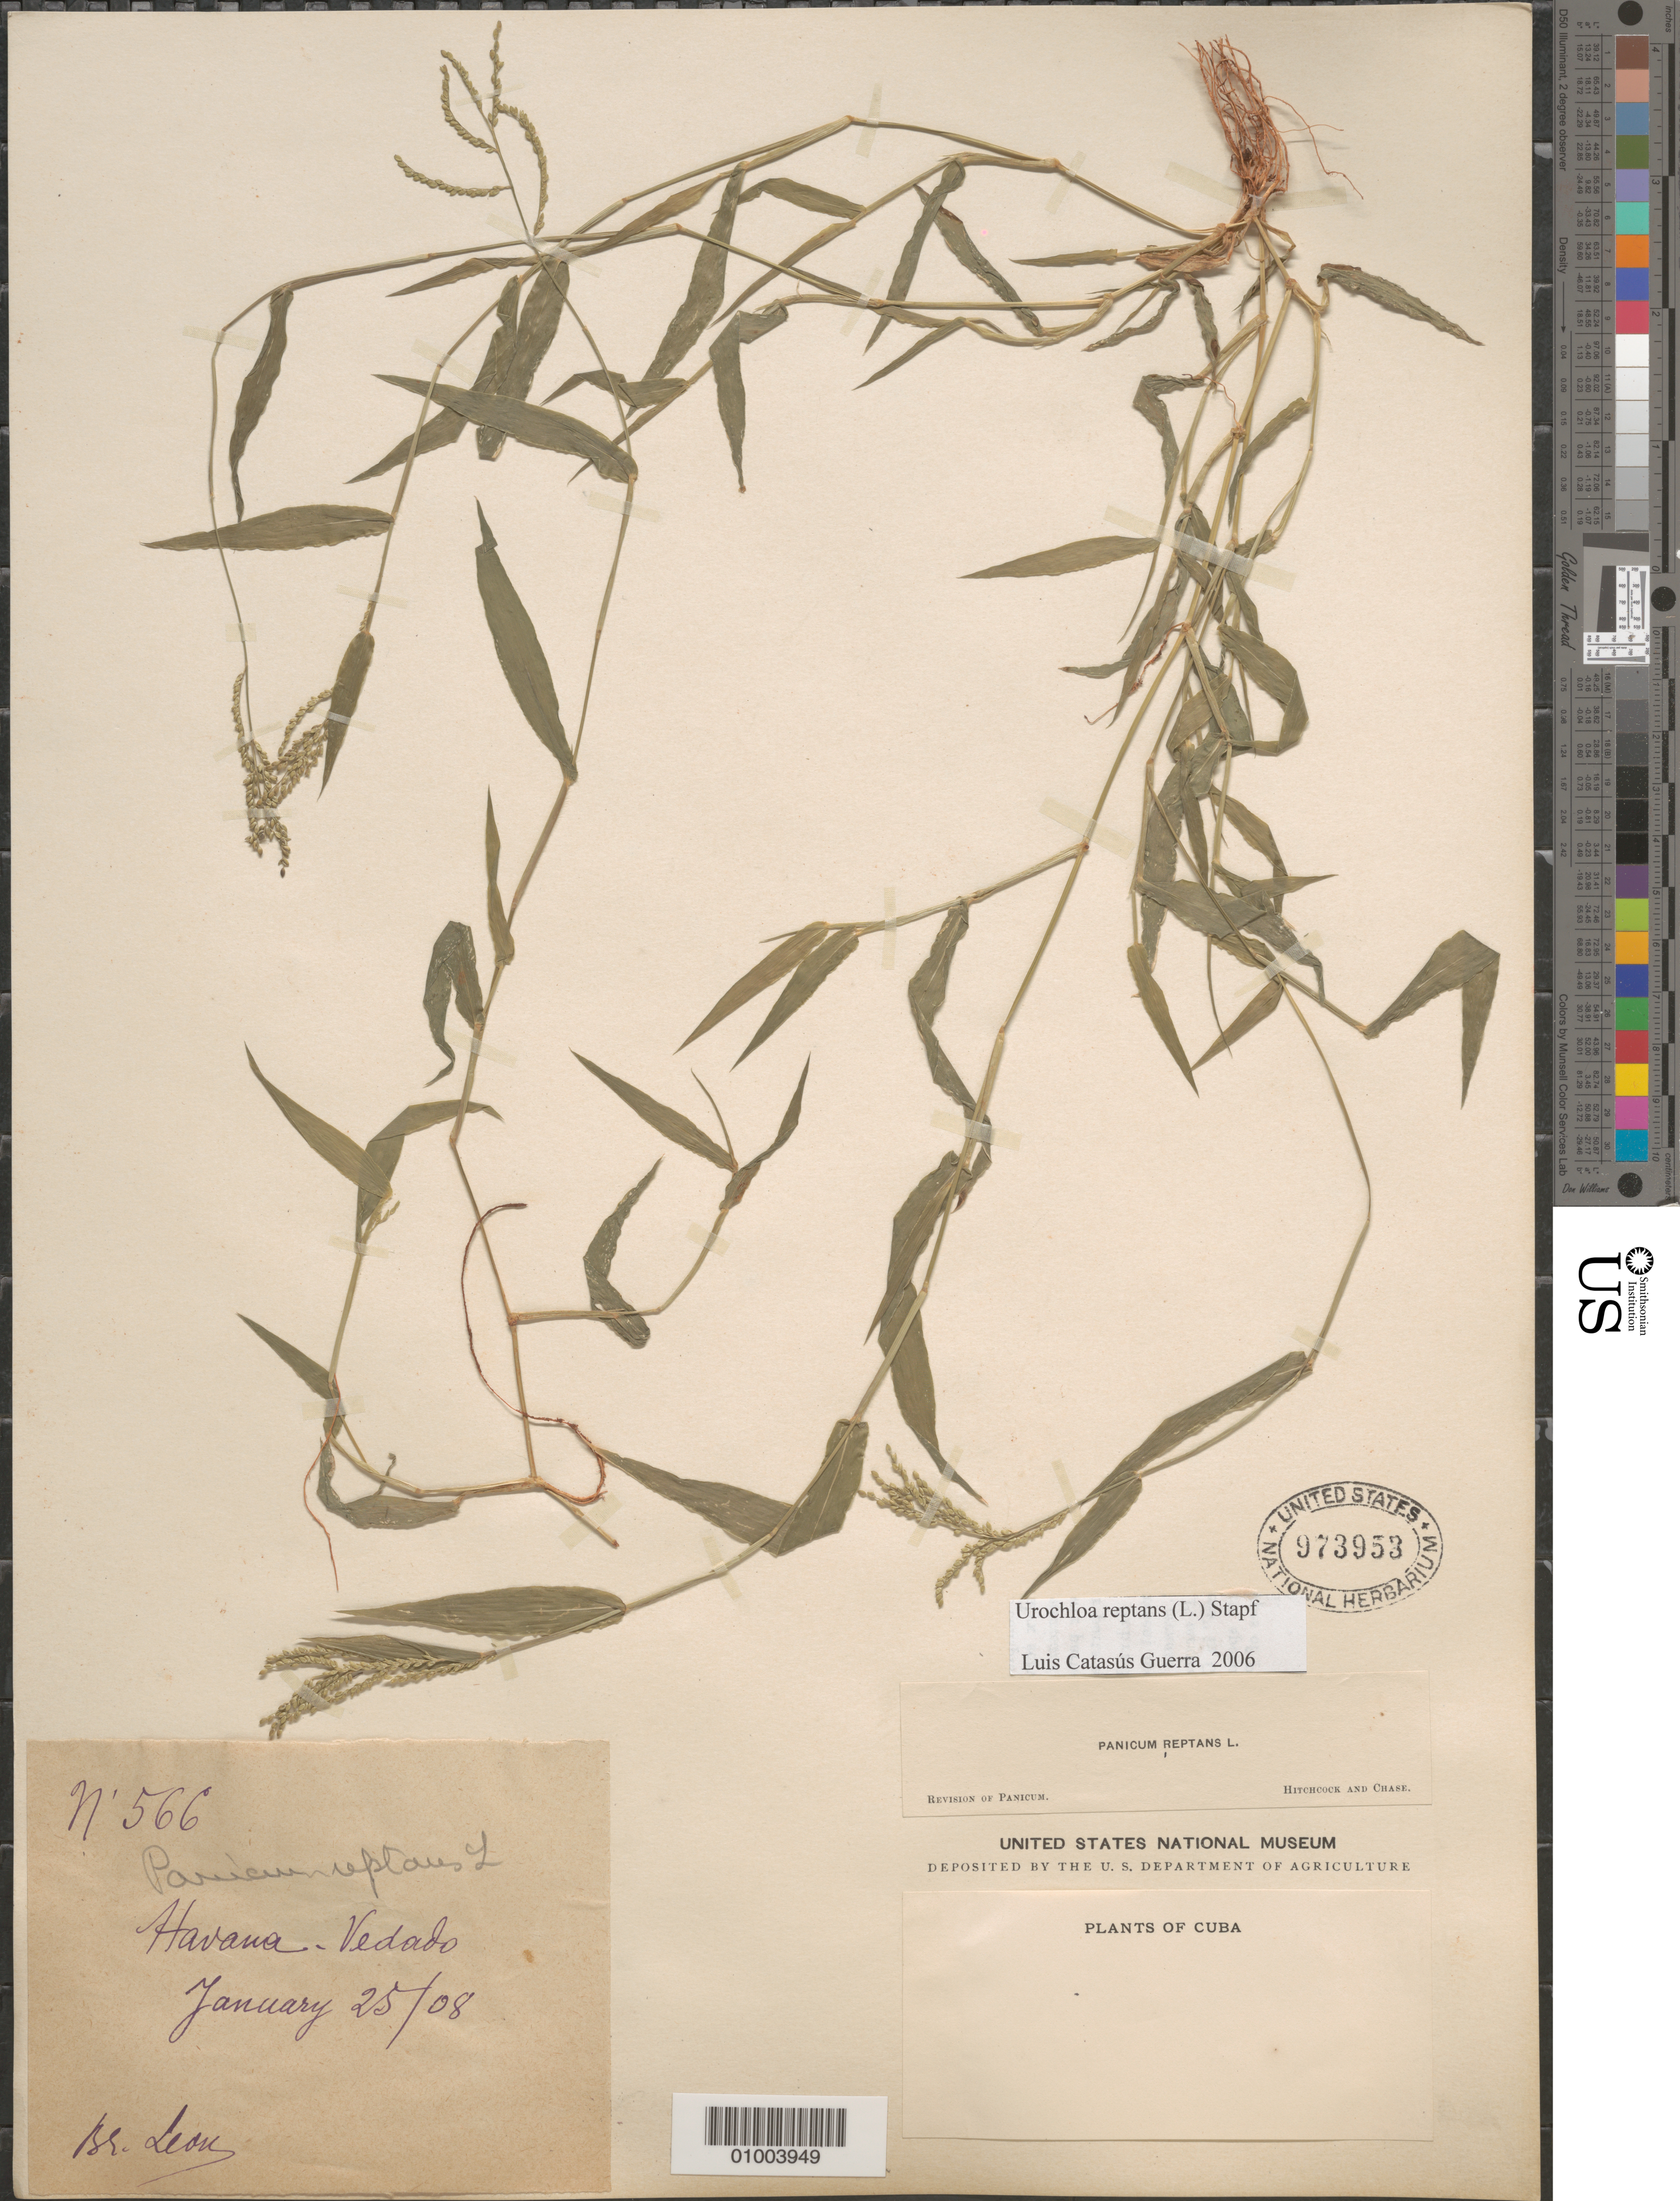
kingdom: Plantae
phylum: Tracheophyta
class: Liliopsida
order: Poales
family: Poaceae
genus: Urochloa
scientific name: Urochloa reptans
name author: (L.) Stapf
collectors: Bro. León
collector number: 566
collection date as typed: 25 Jan 1908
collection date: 1908-01-25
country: Cuba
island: Cuba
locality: Havana - Vedado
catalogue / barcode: US 973953